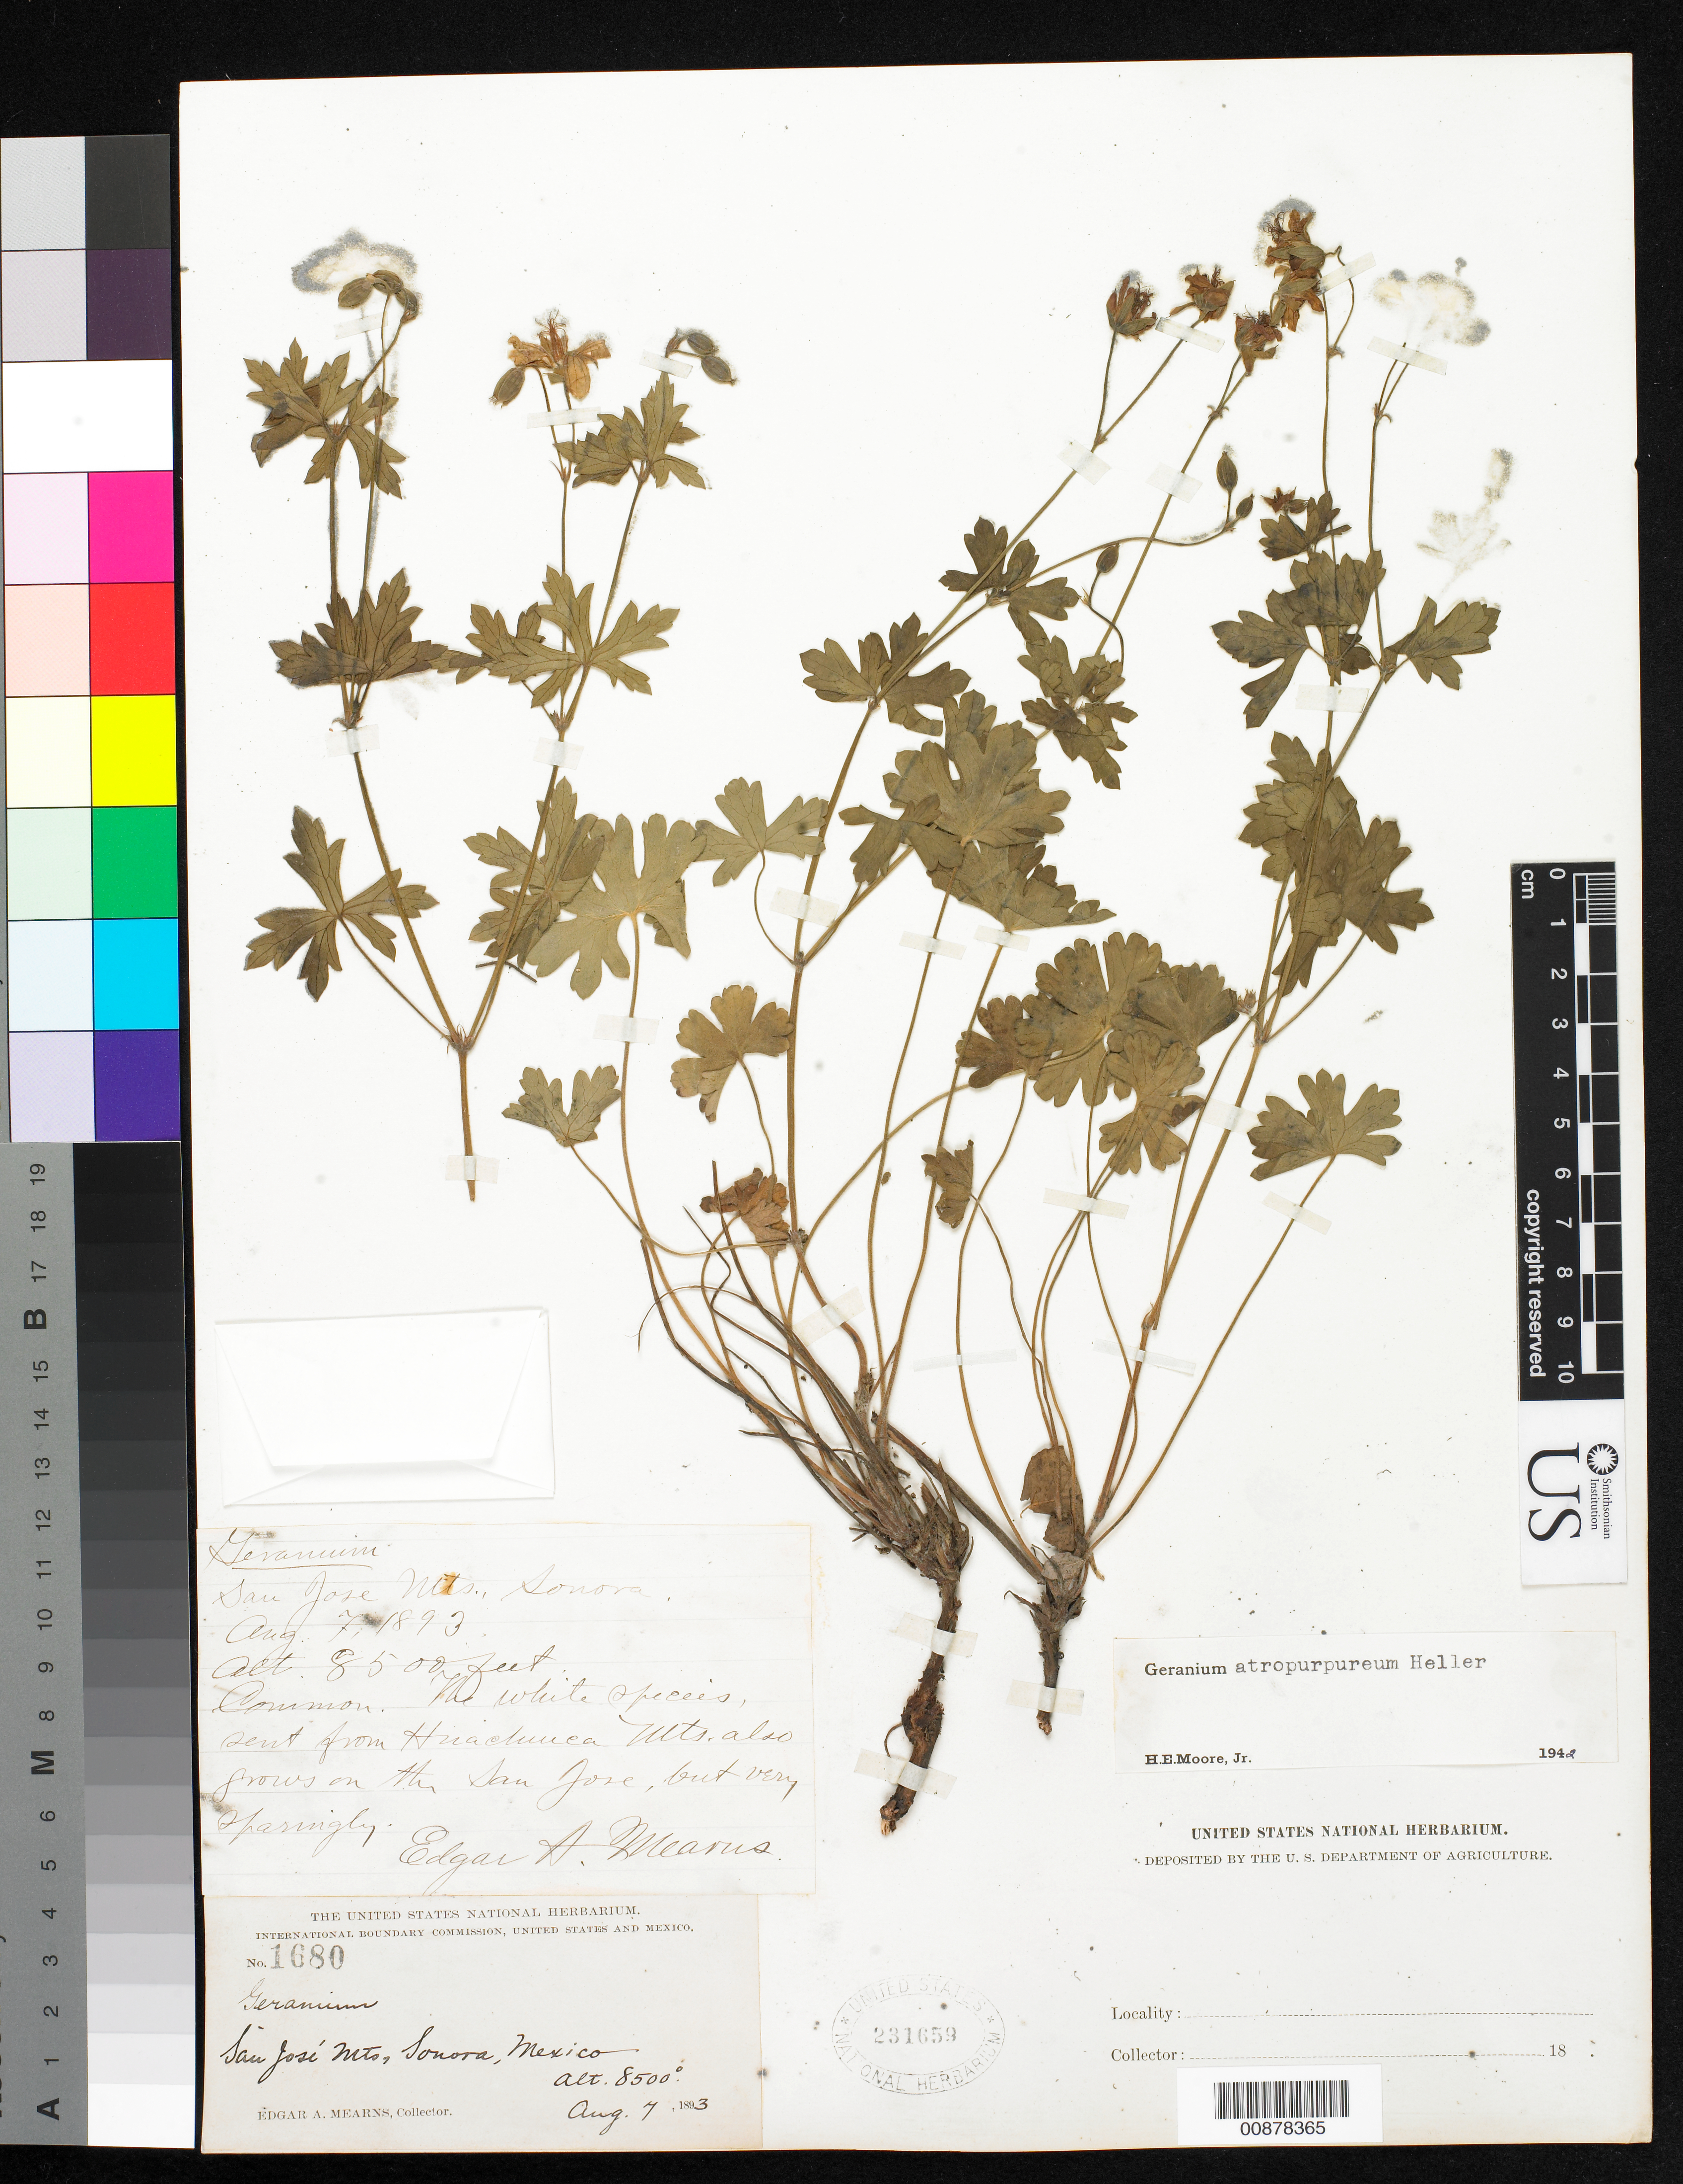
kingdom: Plantae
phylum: Tracheophyta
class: Magnoliopsida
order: Geraniales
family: Geraniaceae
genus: Geranium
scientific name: Geranium atropurpureum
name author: A. Heller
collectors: E. A. Mearns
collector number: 1680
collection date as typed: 07 Aug 1893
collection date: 1893-08-07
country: Mexico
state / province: Sonora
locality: San José Mts., Sonora.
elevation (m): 2591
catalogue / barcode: US 231659